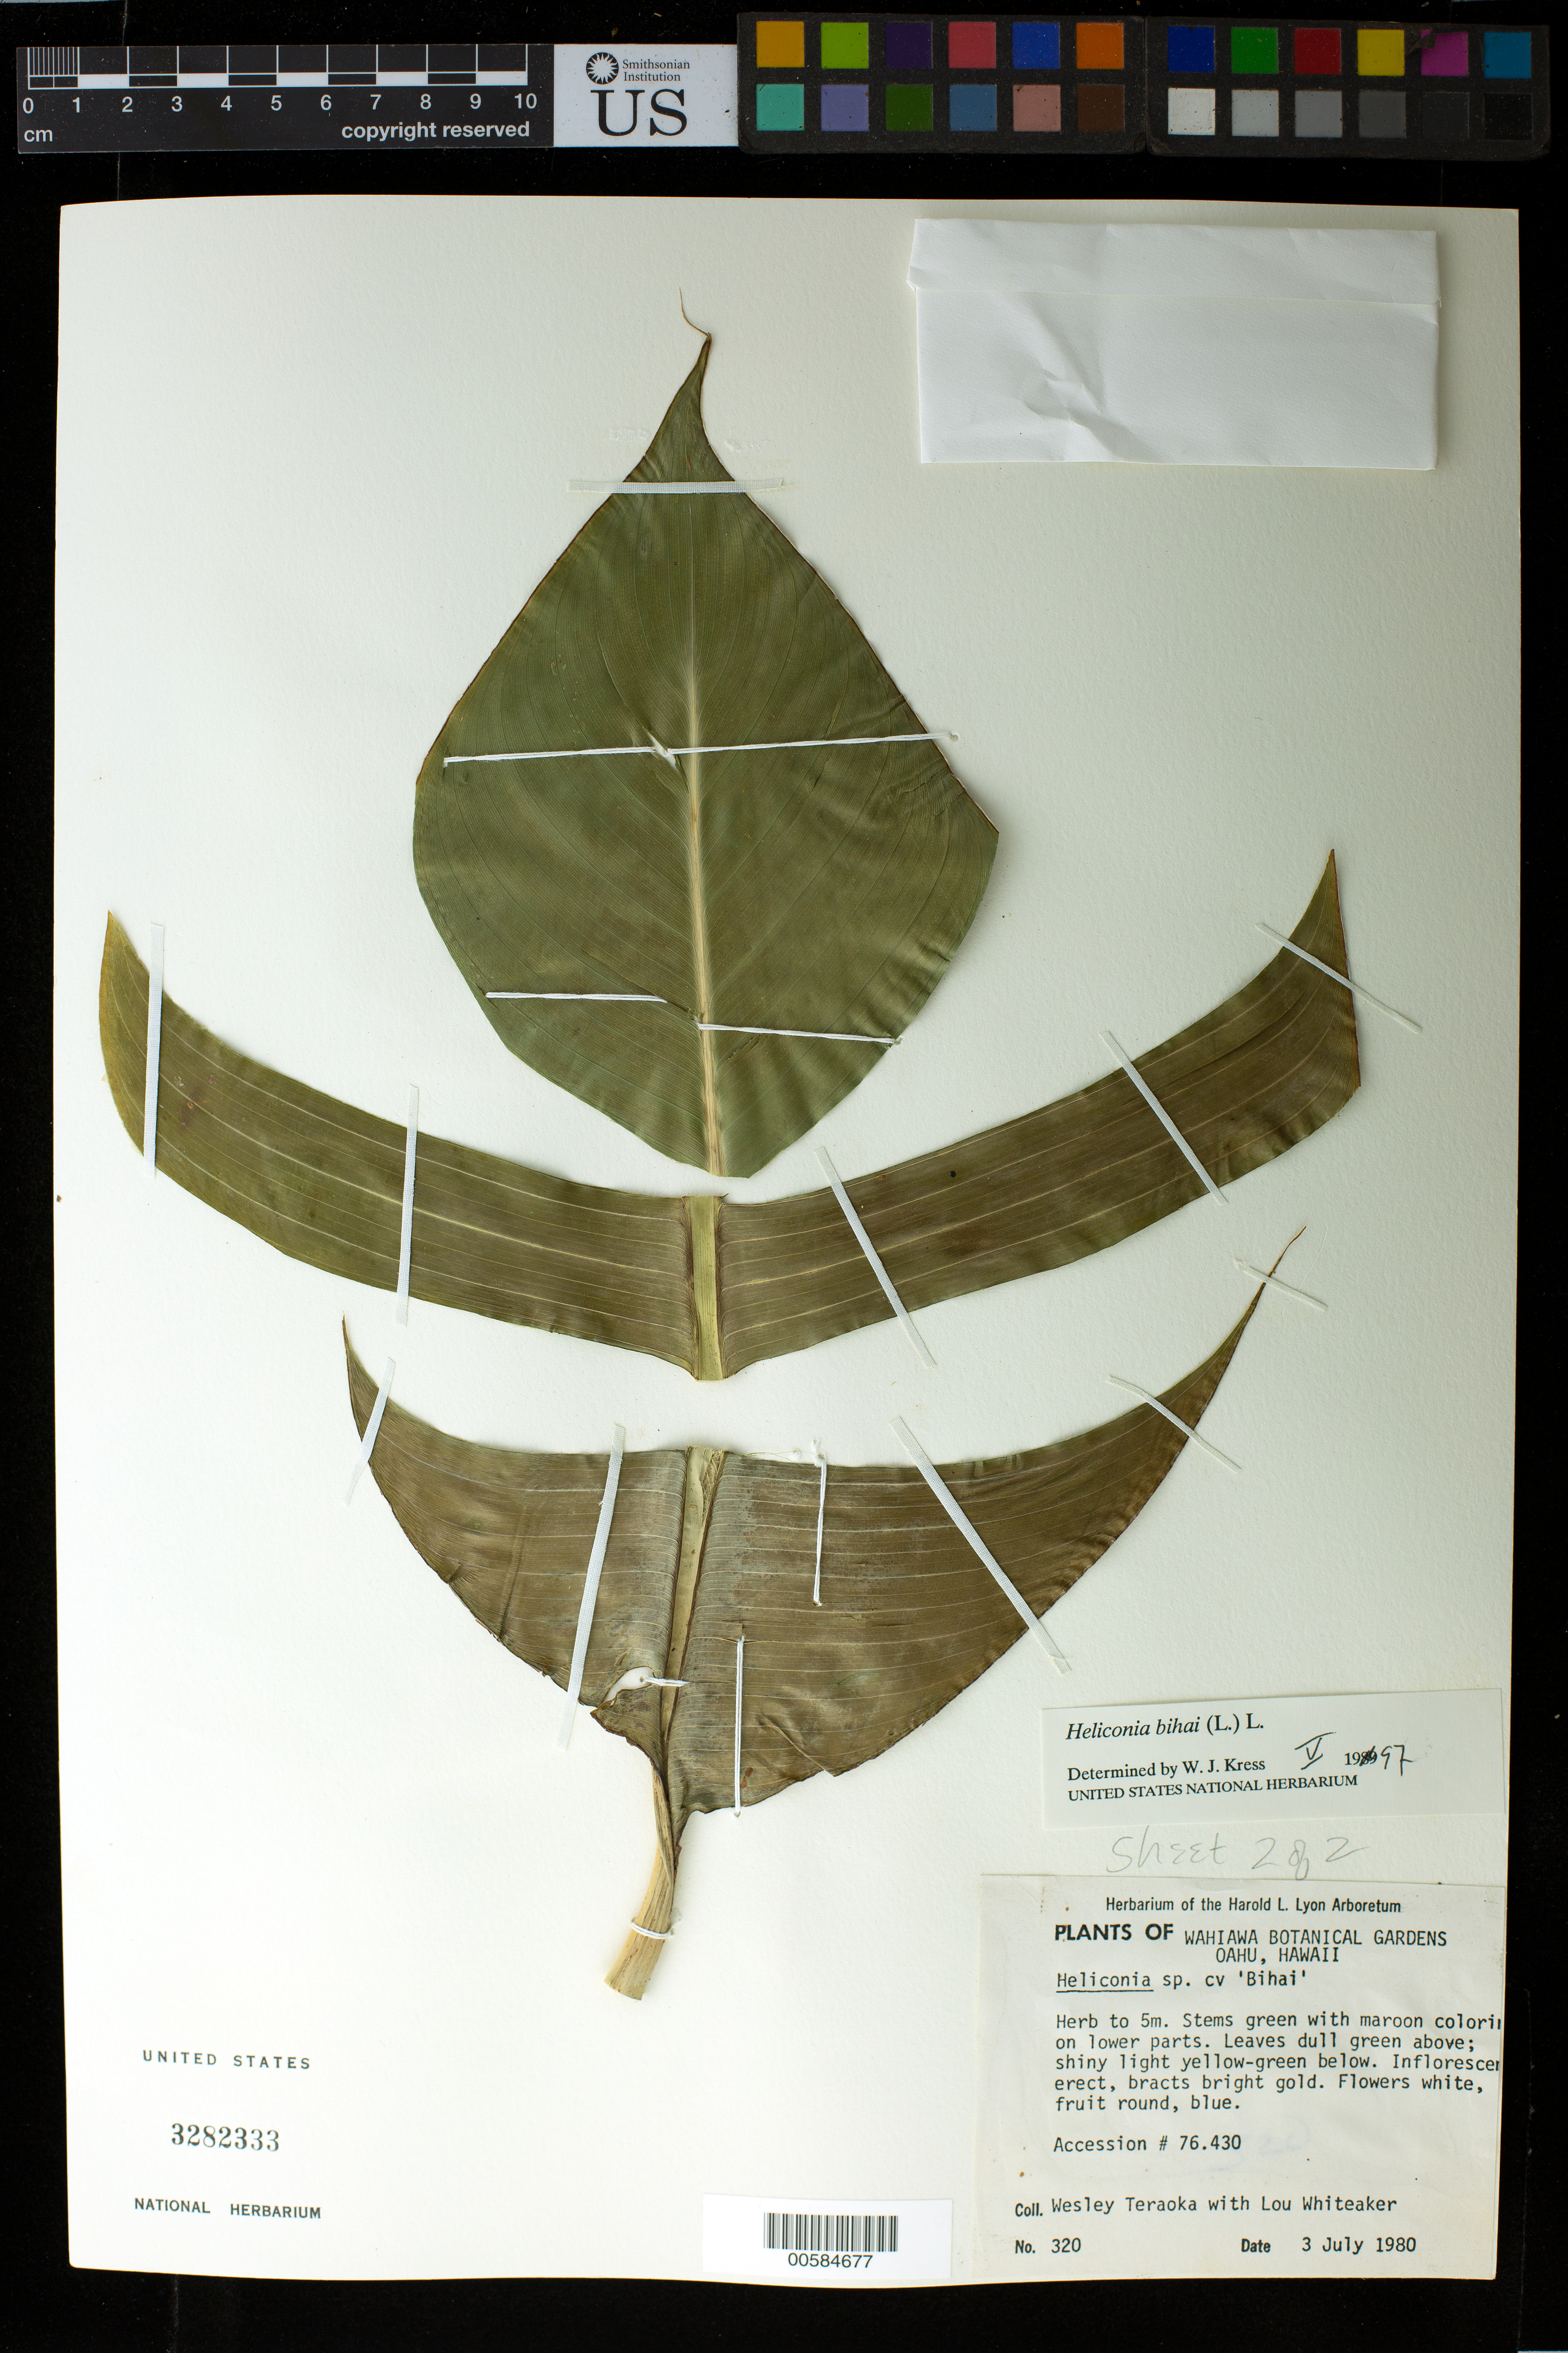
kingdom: Plantae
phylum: Tracheophyta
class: Liliopsida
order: Zingiberales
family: Heliconiaceae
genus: Heliconia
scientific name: Heliconia bihai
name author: (L.) L.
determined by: Kress, W. J., (US), Smithsonian Institution - National Museum of Natural History (UNITED STATES)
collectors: W. Teraoka & L. Whiteaker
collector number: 320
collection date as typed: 3 Jul 1980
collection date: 1980-07-03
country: United States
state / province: Hawaii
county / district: Honolulu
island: Oahu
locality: Wahiawa Botanical Gardens.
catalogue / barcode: US 3282333